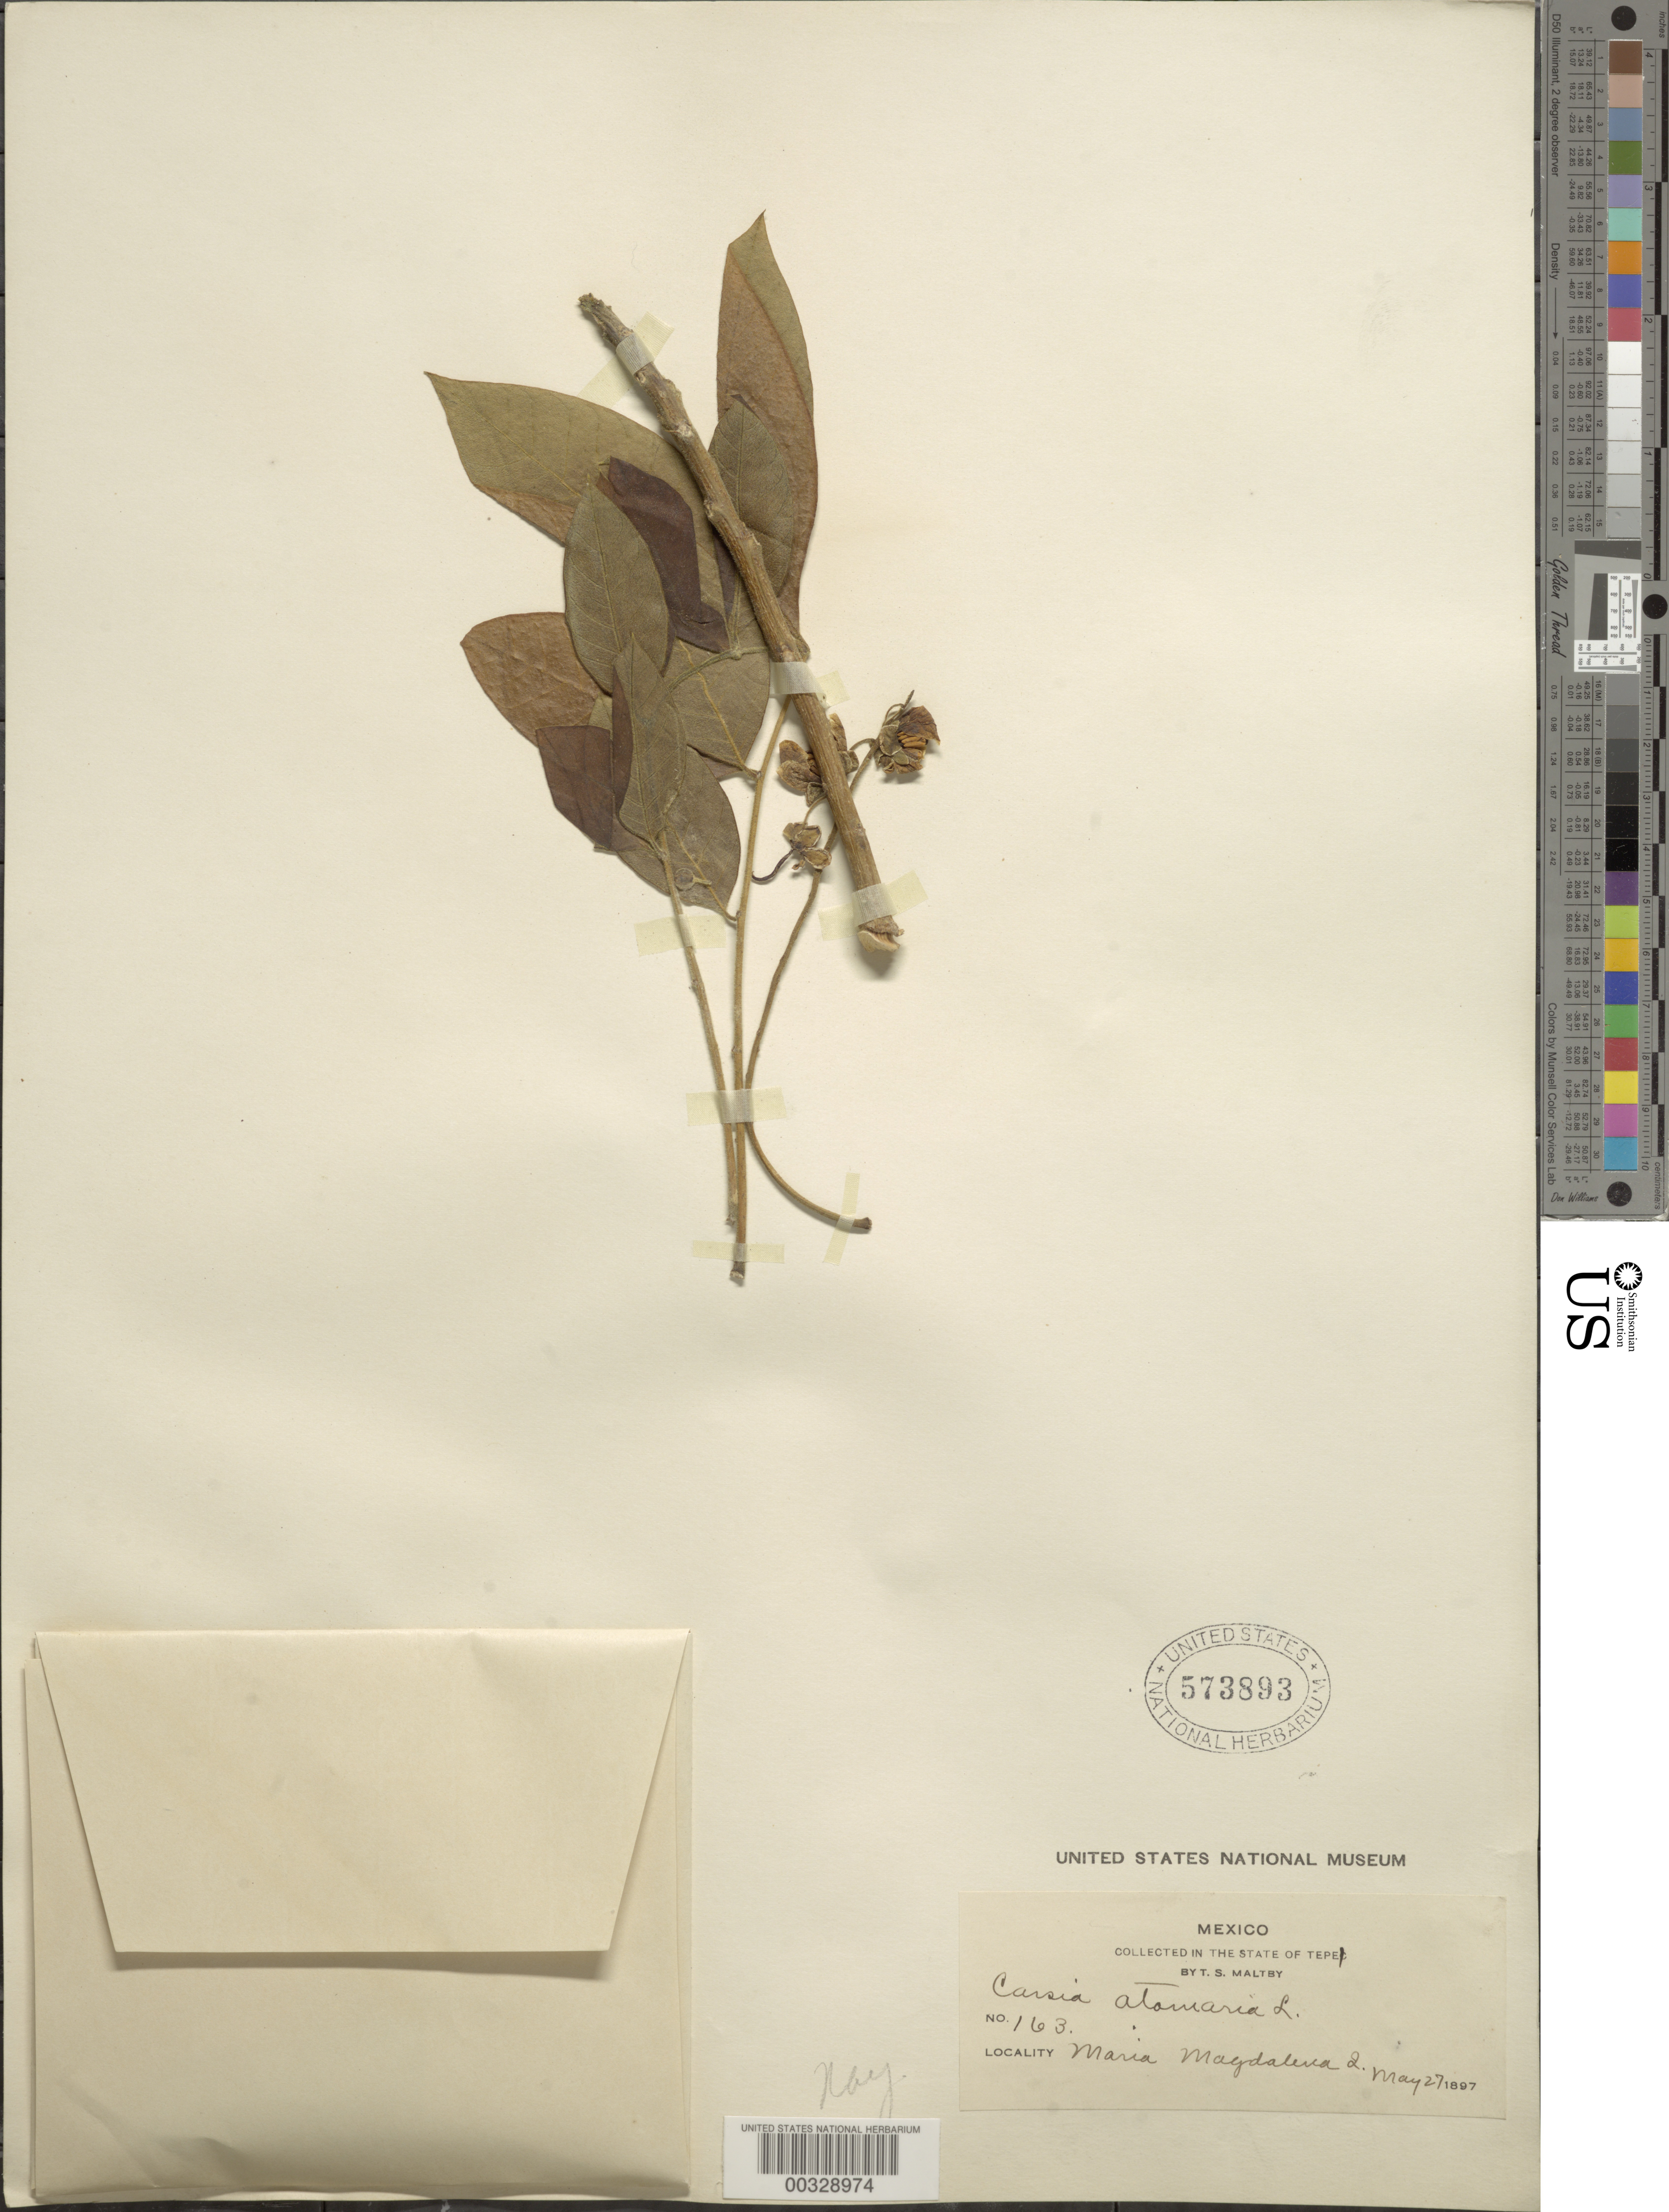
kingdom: Plantae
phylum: Tracheophyta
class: Magnoliopsida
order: Fabales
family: Fabaceae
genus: Senna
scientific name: Senna mollissima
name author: (Humb. & Bonpl. ex Willd.) H.S. Irwin & Barneby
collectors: T. S. Maltby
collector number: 163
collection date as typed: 27 May 1897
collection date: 1897-05-27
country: Mexico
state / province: Nayarit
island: Maria Magdalena Island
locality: Maria magdalina is. [Tres Marias Is.]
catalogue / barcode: US 573893